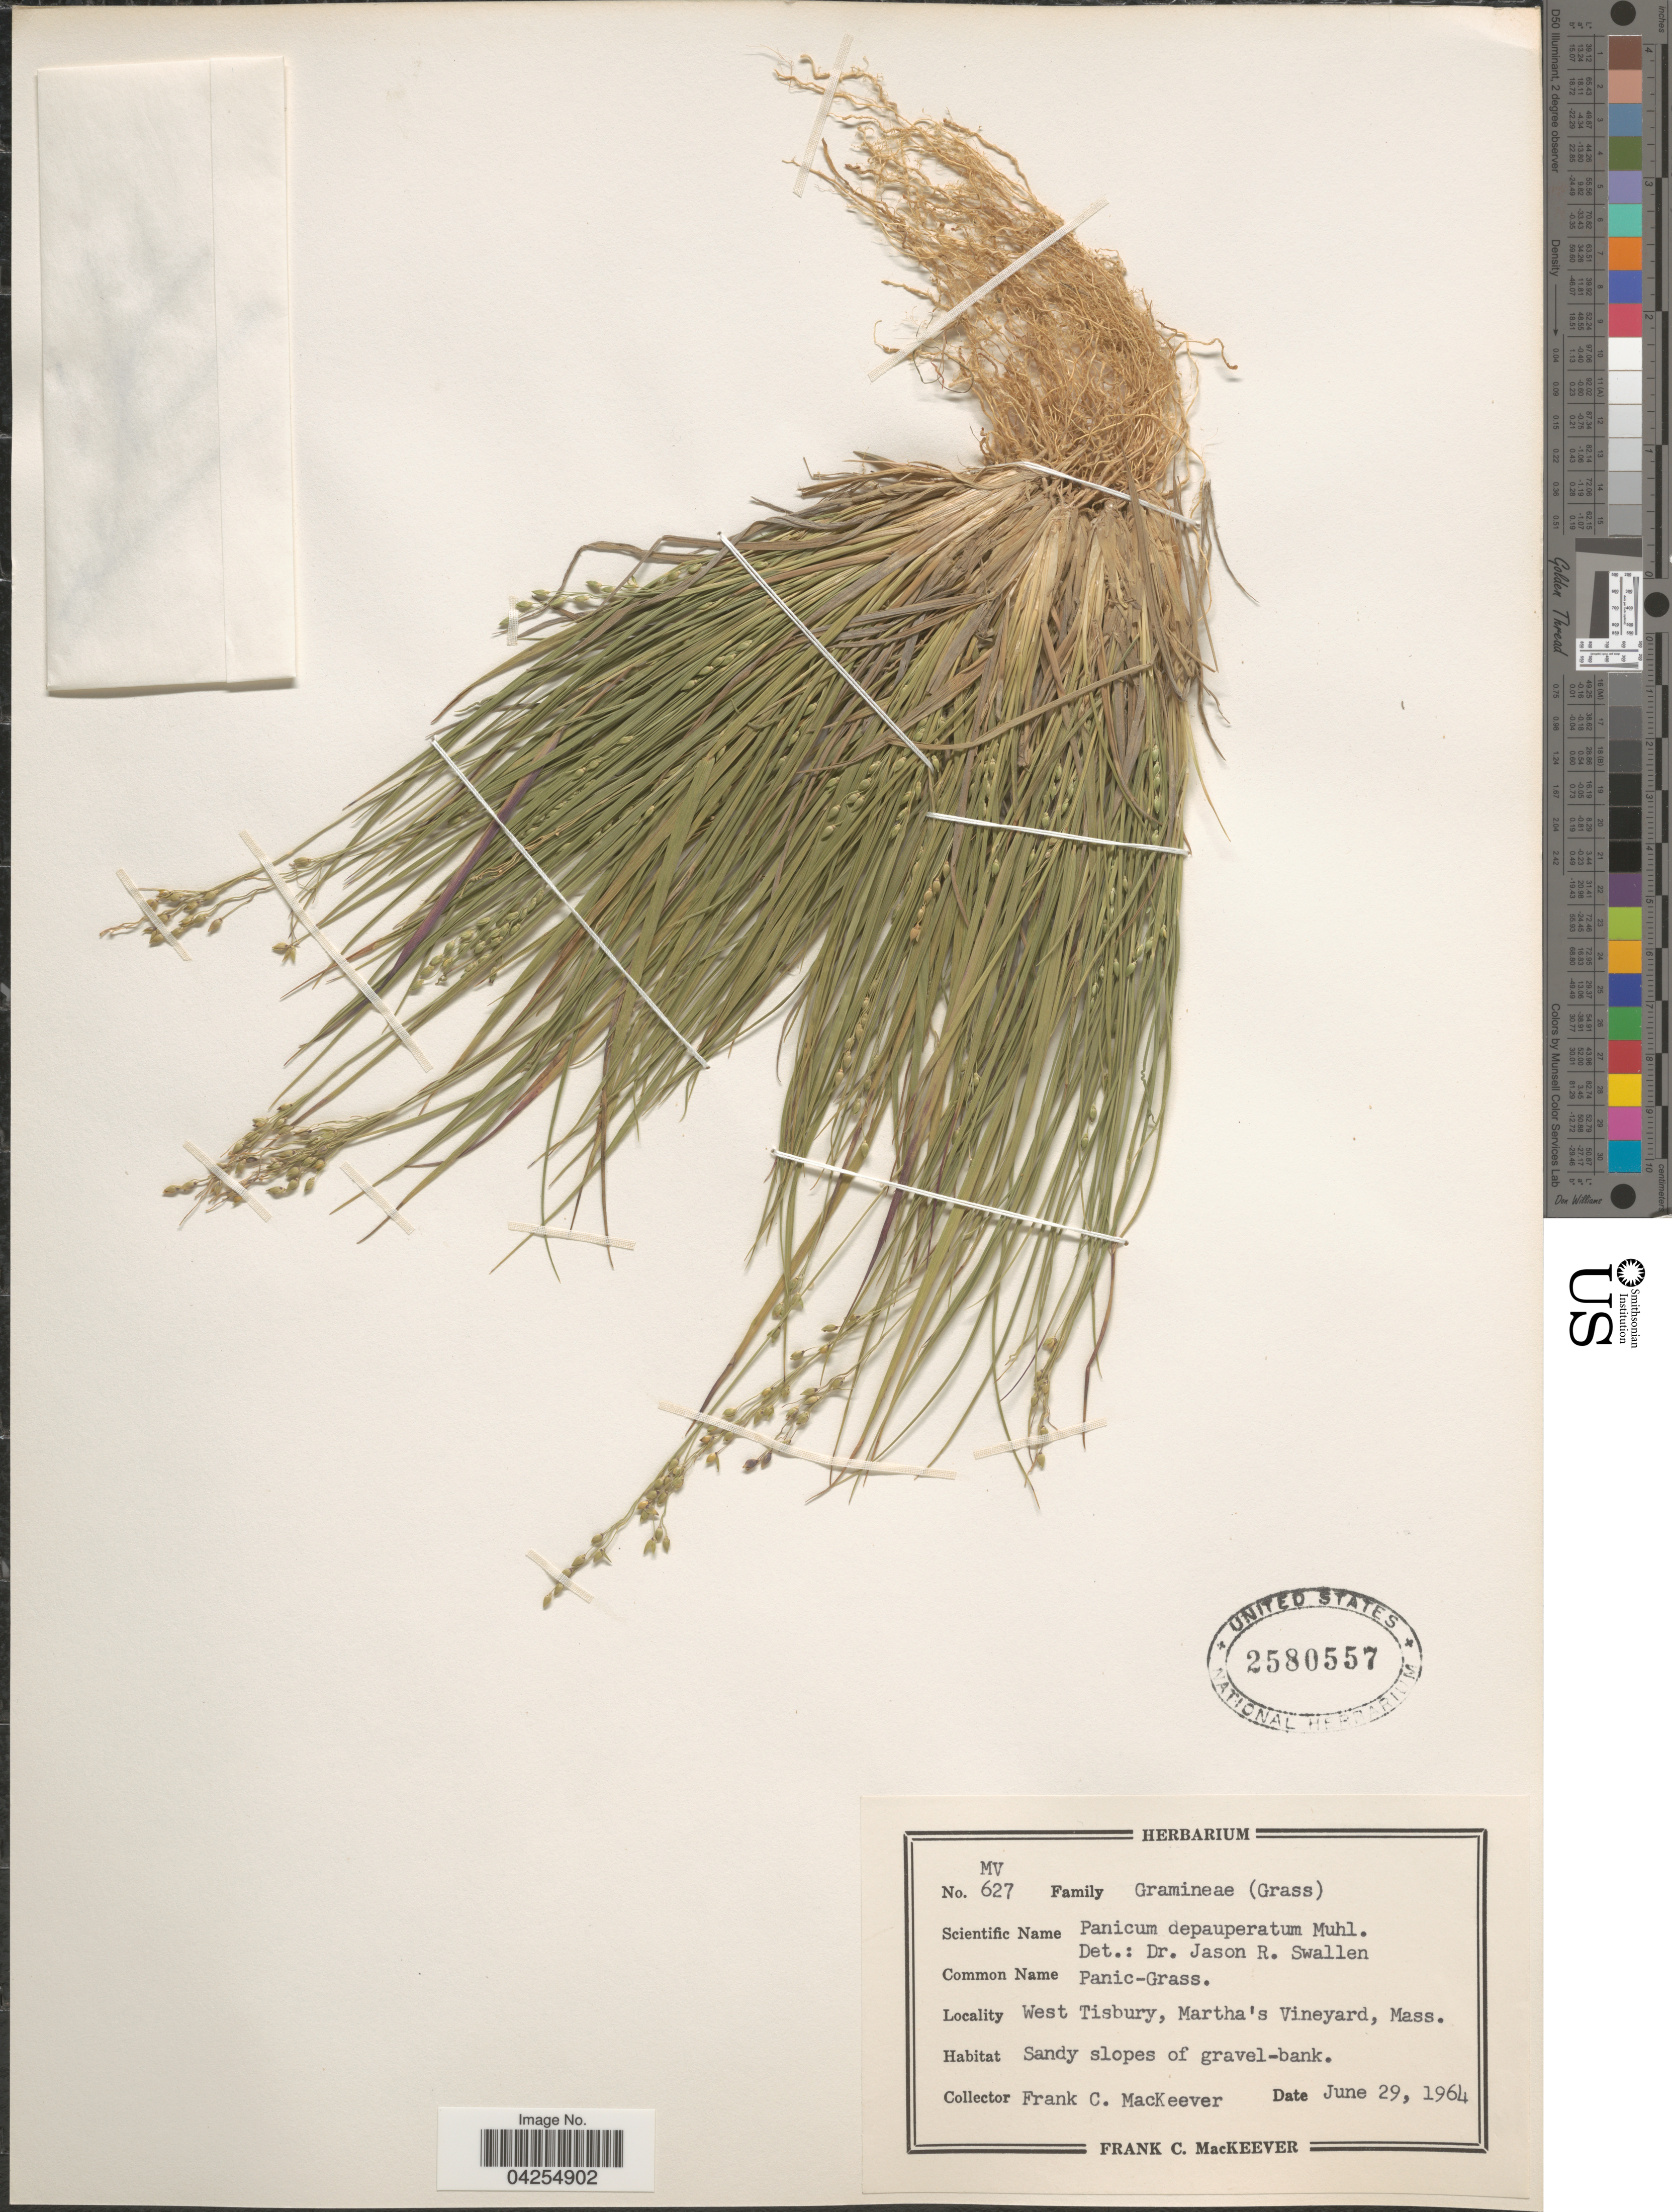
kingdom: Plantae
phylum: Tracheophyta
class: Liliopsida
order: Poales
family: Poaceae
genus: Dichanthelium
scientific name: Dichanthelium depauperatum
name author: (Muhl.) Gould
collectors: F. C. MacKeever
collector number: MV627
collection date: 1964-06-29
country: United States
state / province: Massachusetts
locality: West Tisbury, Martha's Vineyard.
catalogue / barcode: US 2580557